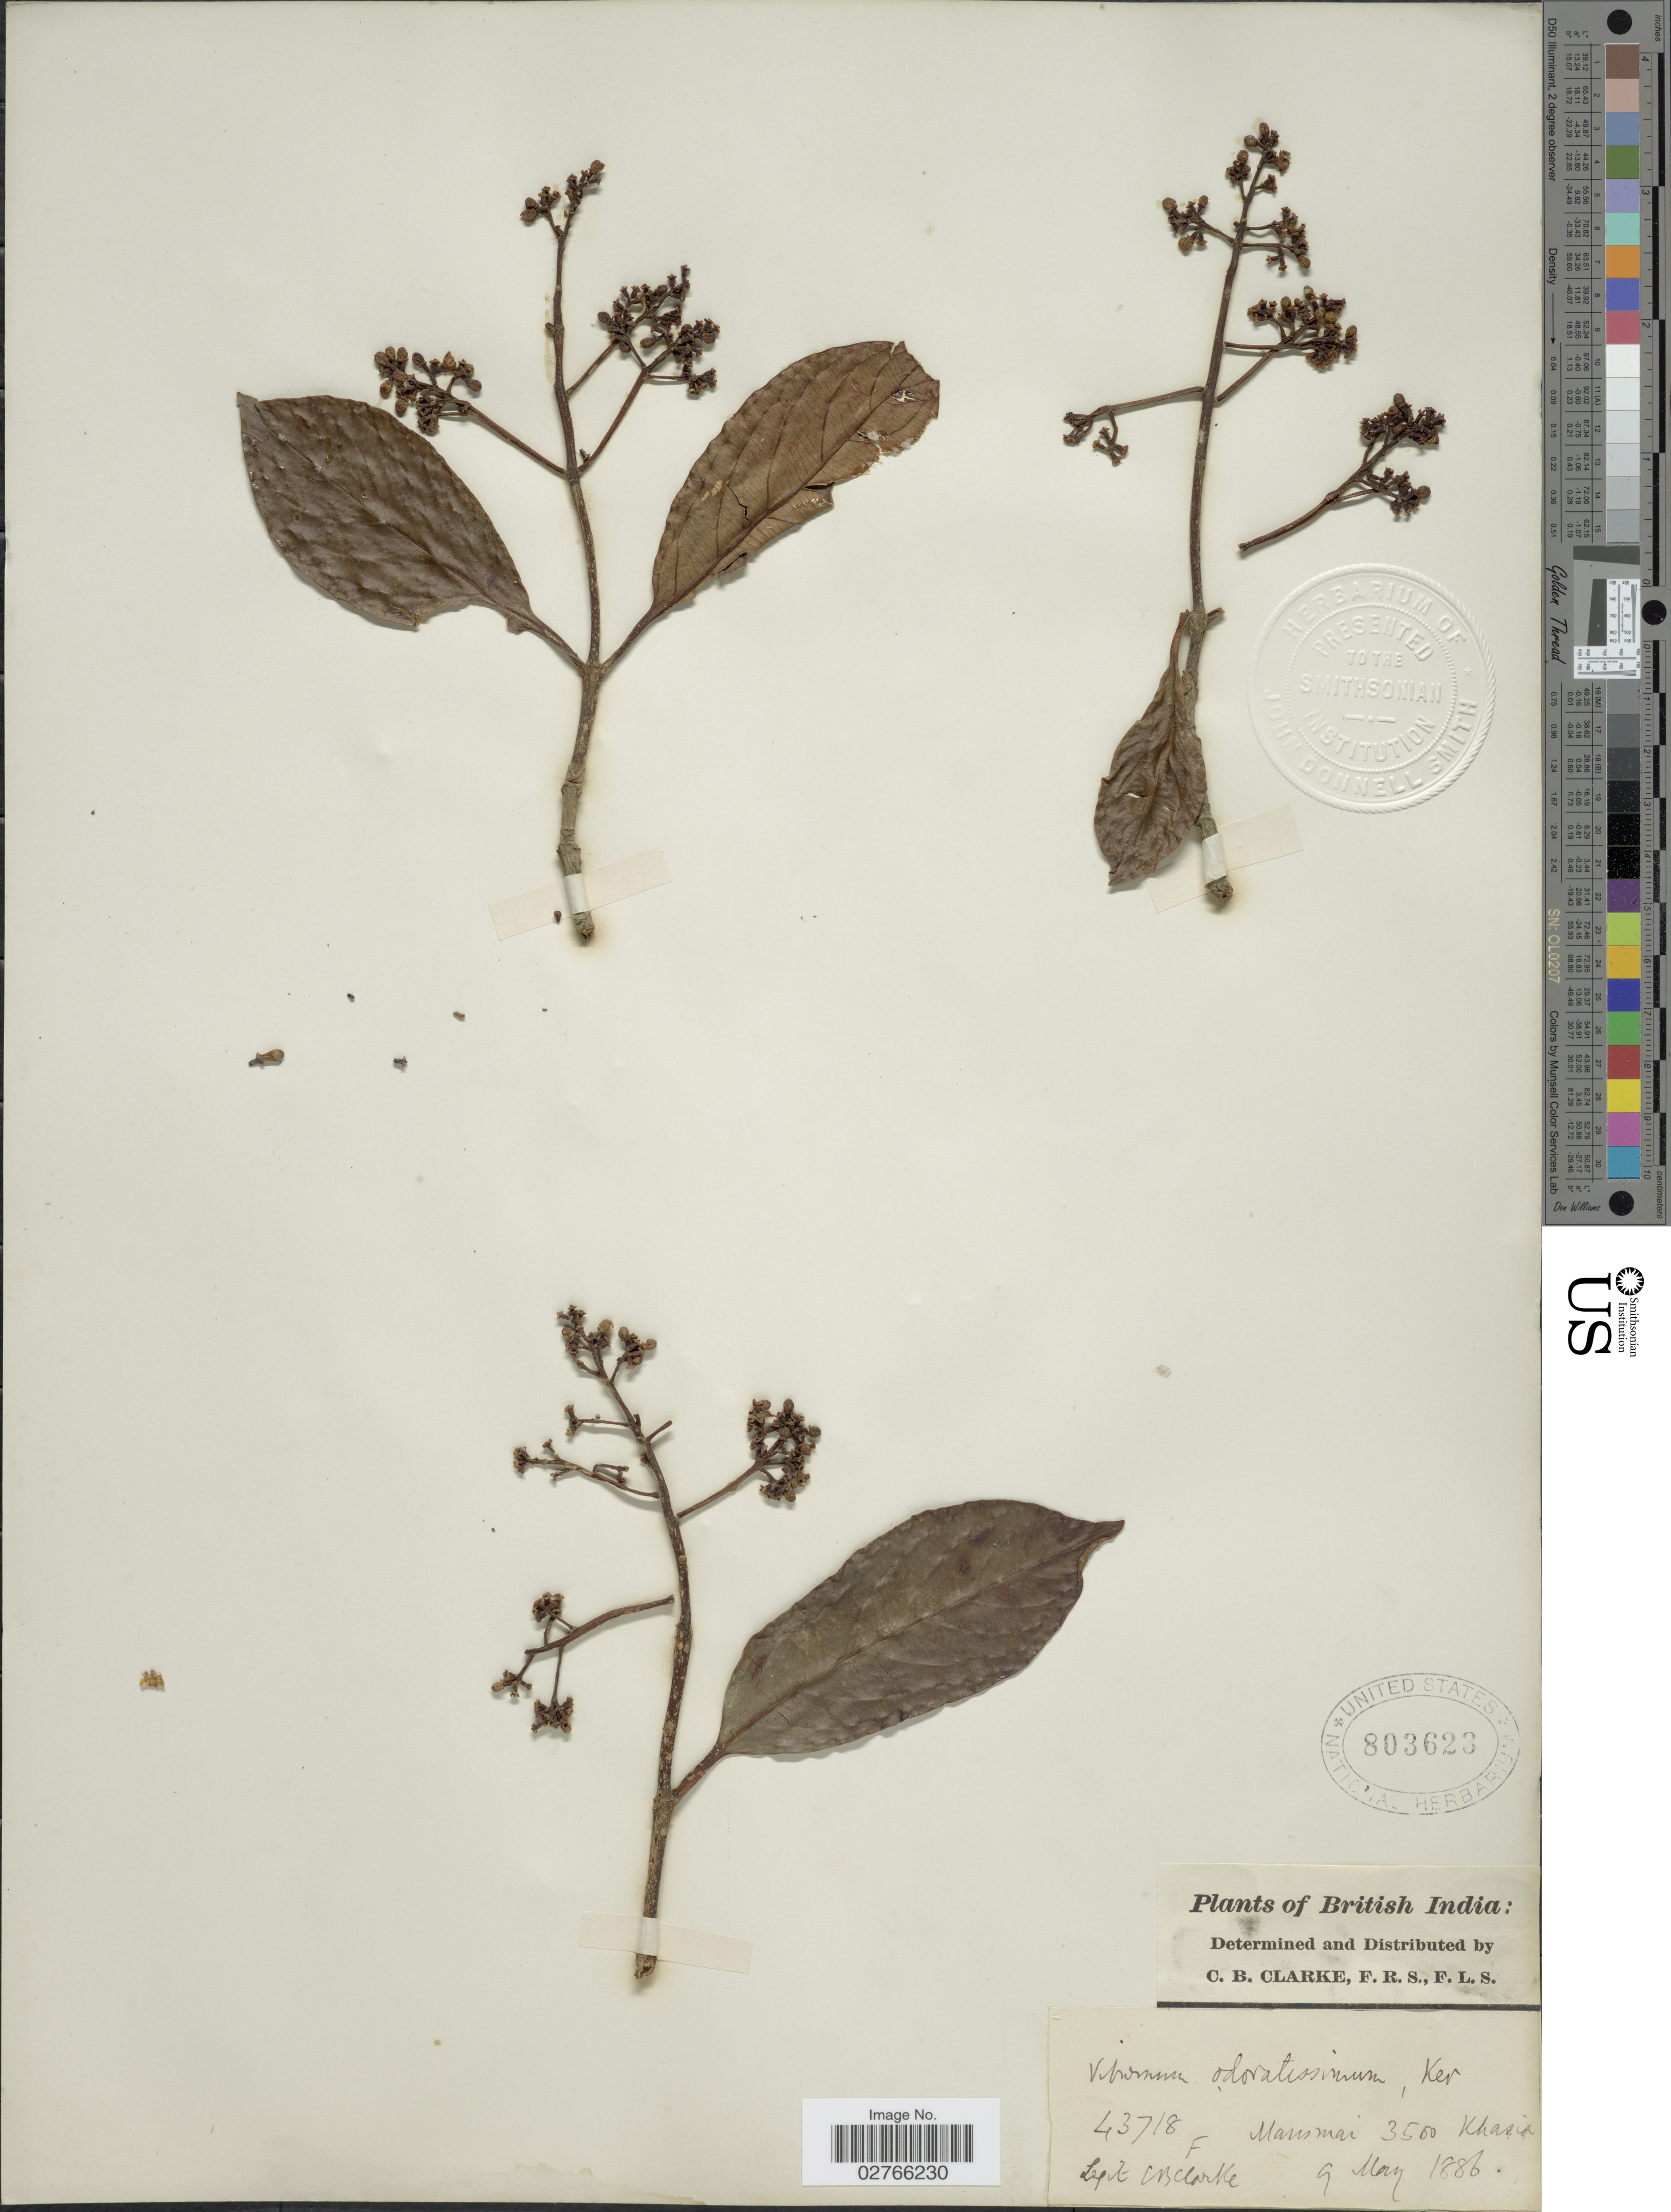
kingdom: Plantae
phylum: Tracheophyta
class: Magnoliopsida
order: Dipsacales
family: Viburnaceae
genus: Viburnum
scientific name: Viburnum odoratissimum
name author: Ker Gawl.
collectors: C. B. Clarke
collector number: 43718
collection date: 1886-05-09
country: India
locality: British India, Mansmai, Khasia.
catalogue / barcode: US 803623